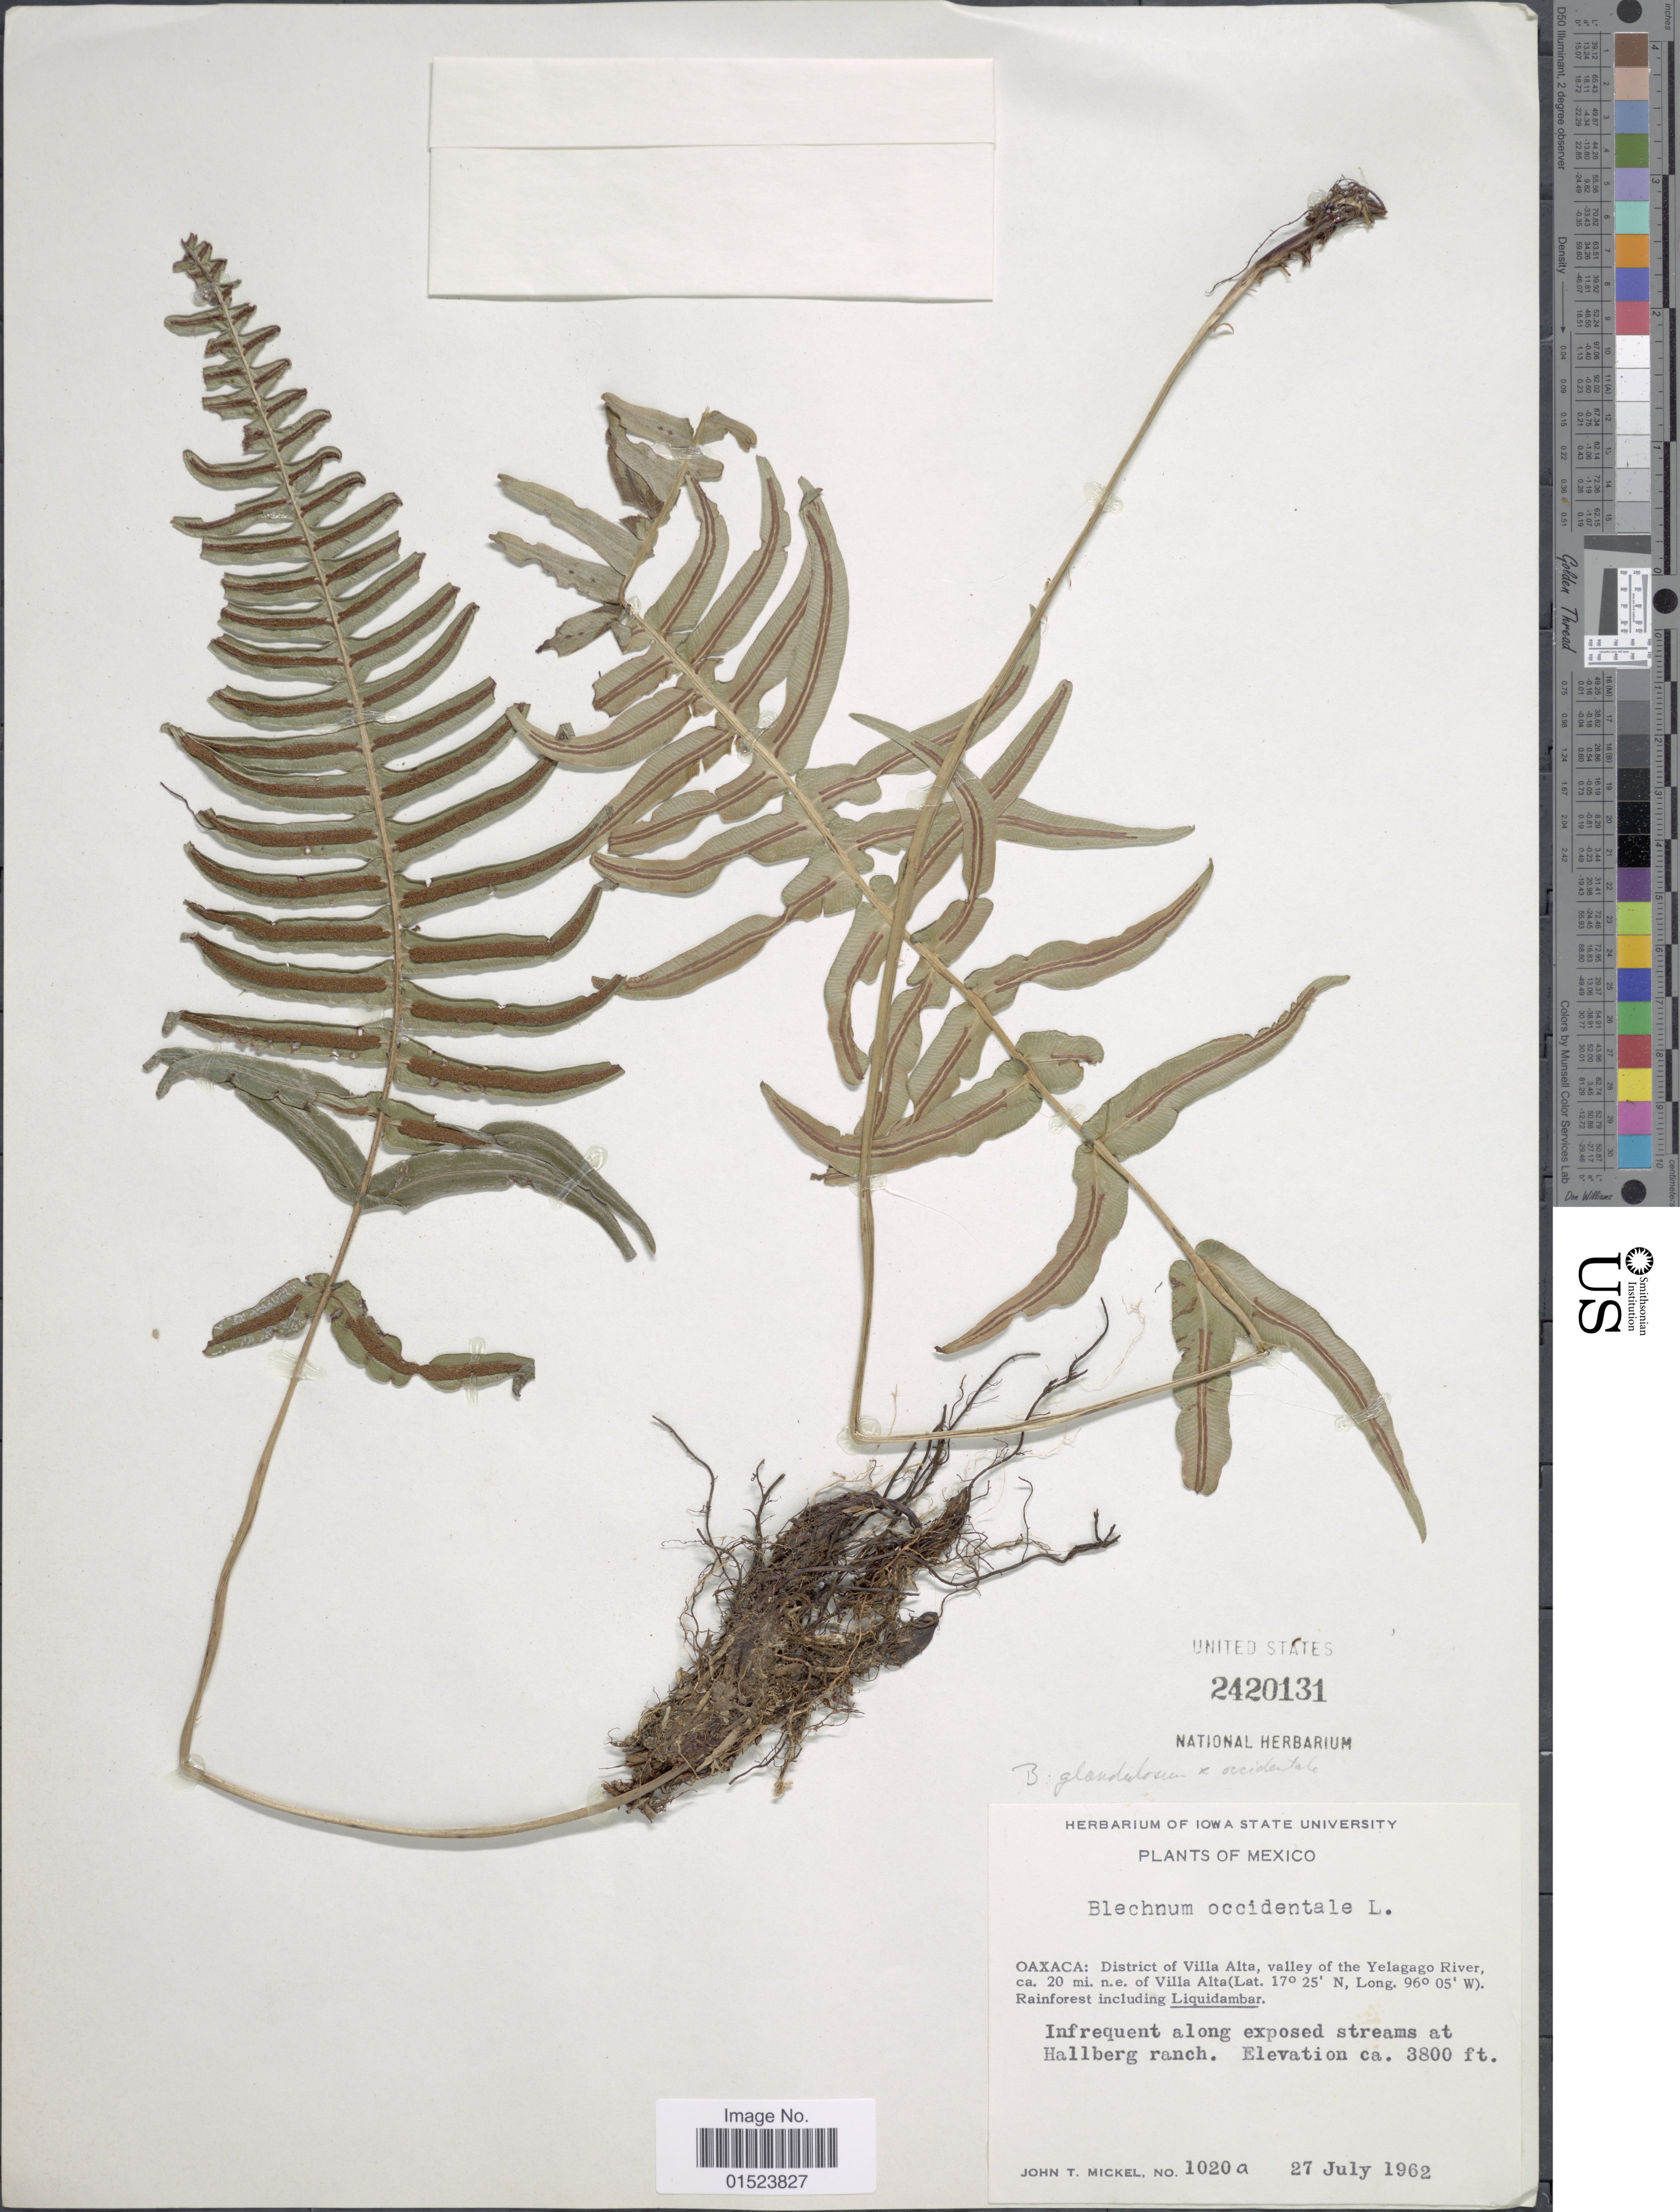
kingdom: Plantae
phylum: Tracheophyta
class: Polypodiopsida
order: Polypodiales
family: Blechnaceae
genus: Blechnum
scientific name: Blechnum falciculatum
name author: C. Presl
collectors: J. T. Mickel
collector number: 1020a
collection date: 1962-07-27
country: Mexico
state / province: Oaxaca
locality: District of Villa Alta, valley of the Yelagago River, ca. 20 mi. n.e. of Villa Alta, along exposed streams at Hallberg ranch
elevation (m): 1158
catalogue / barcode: US 2420131